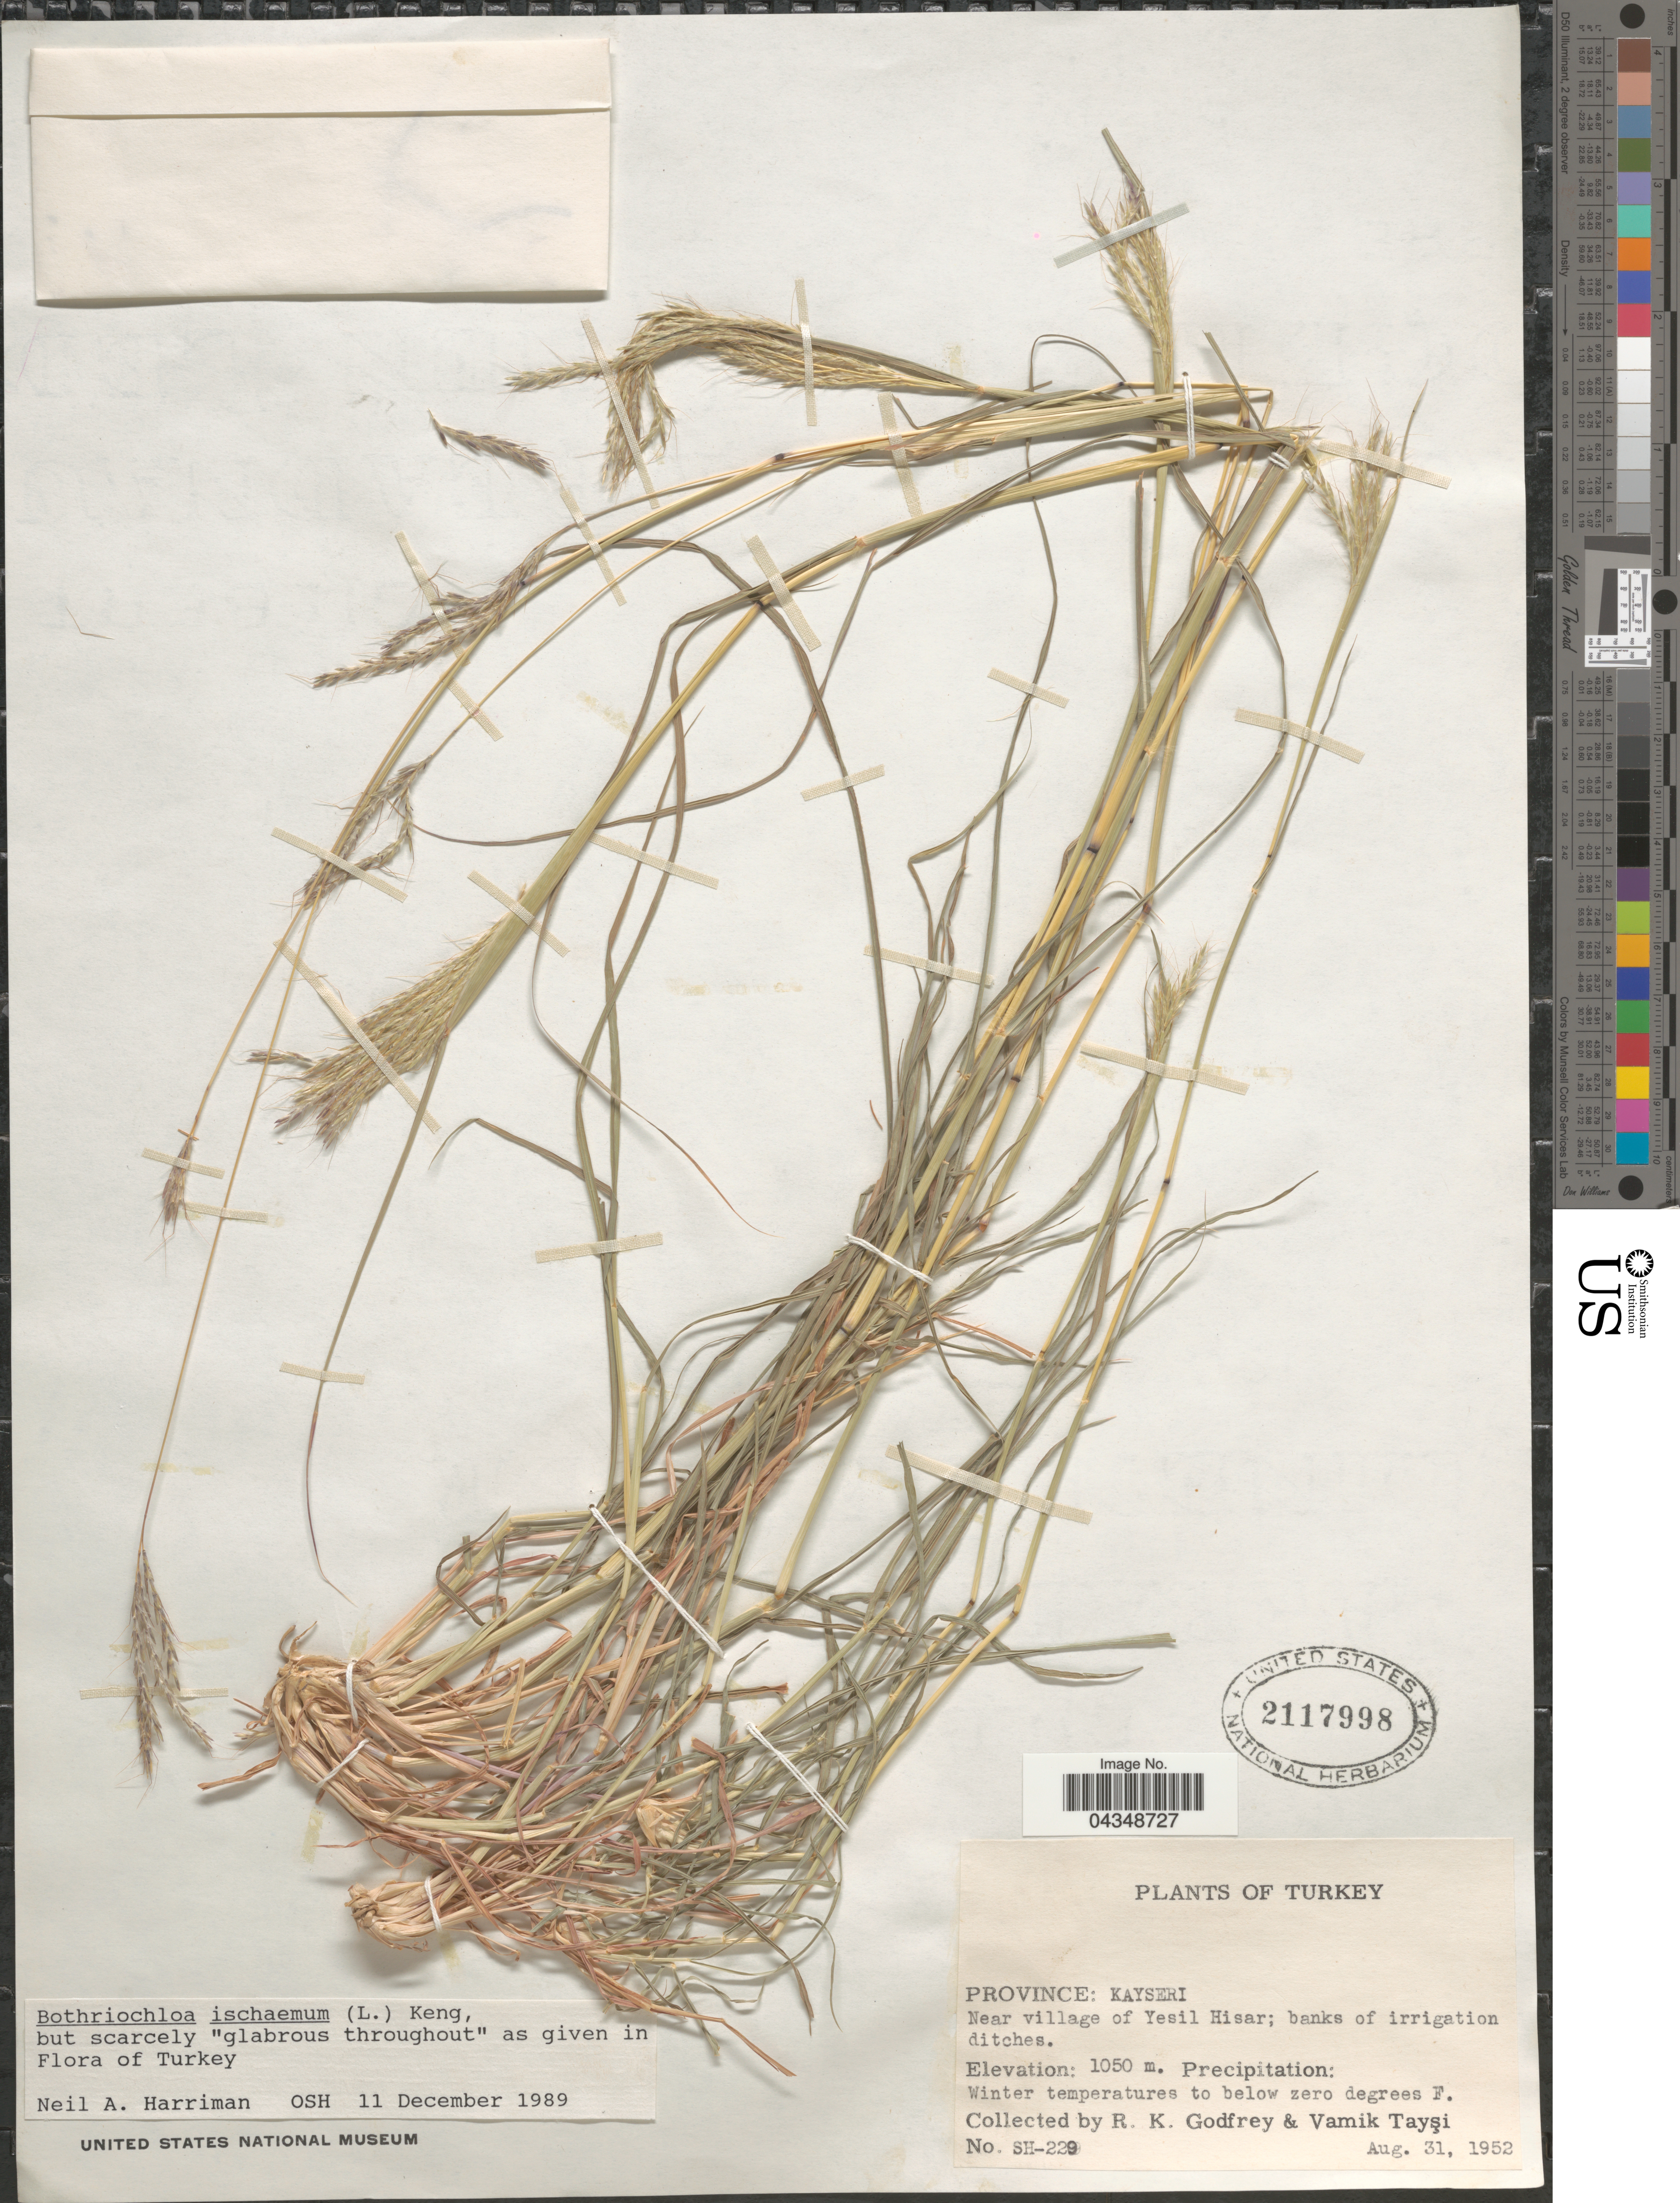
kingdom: Plantae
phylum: Tracheophyta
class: Liliopsida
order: Poales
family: Poaceae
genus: Bothriochloa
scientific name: Bothriochloa ischaemum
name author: (L.) Keng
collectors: R. K. Godfrey & V. Taysi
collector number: SH-229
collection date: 1952-08-31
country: Turkey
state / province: Kayseri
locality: Near village of Yesil Hisar; banks of irrigation ditches.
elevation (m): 1050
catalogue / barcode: US 2117998